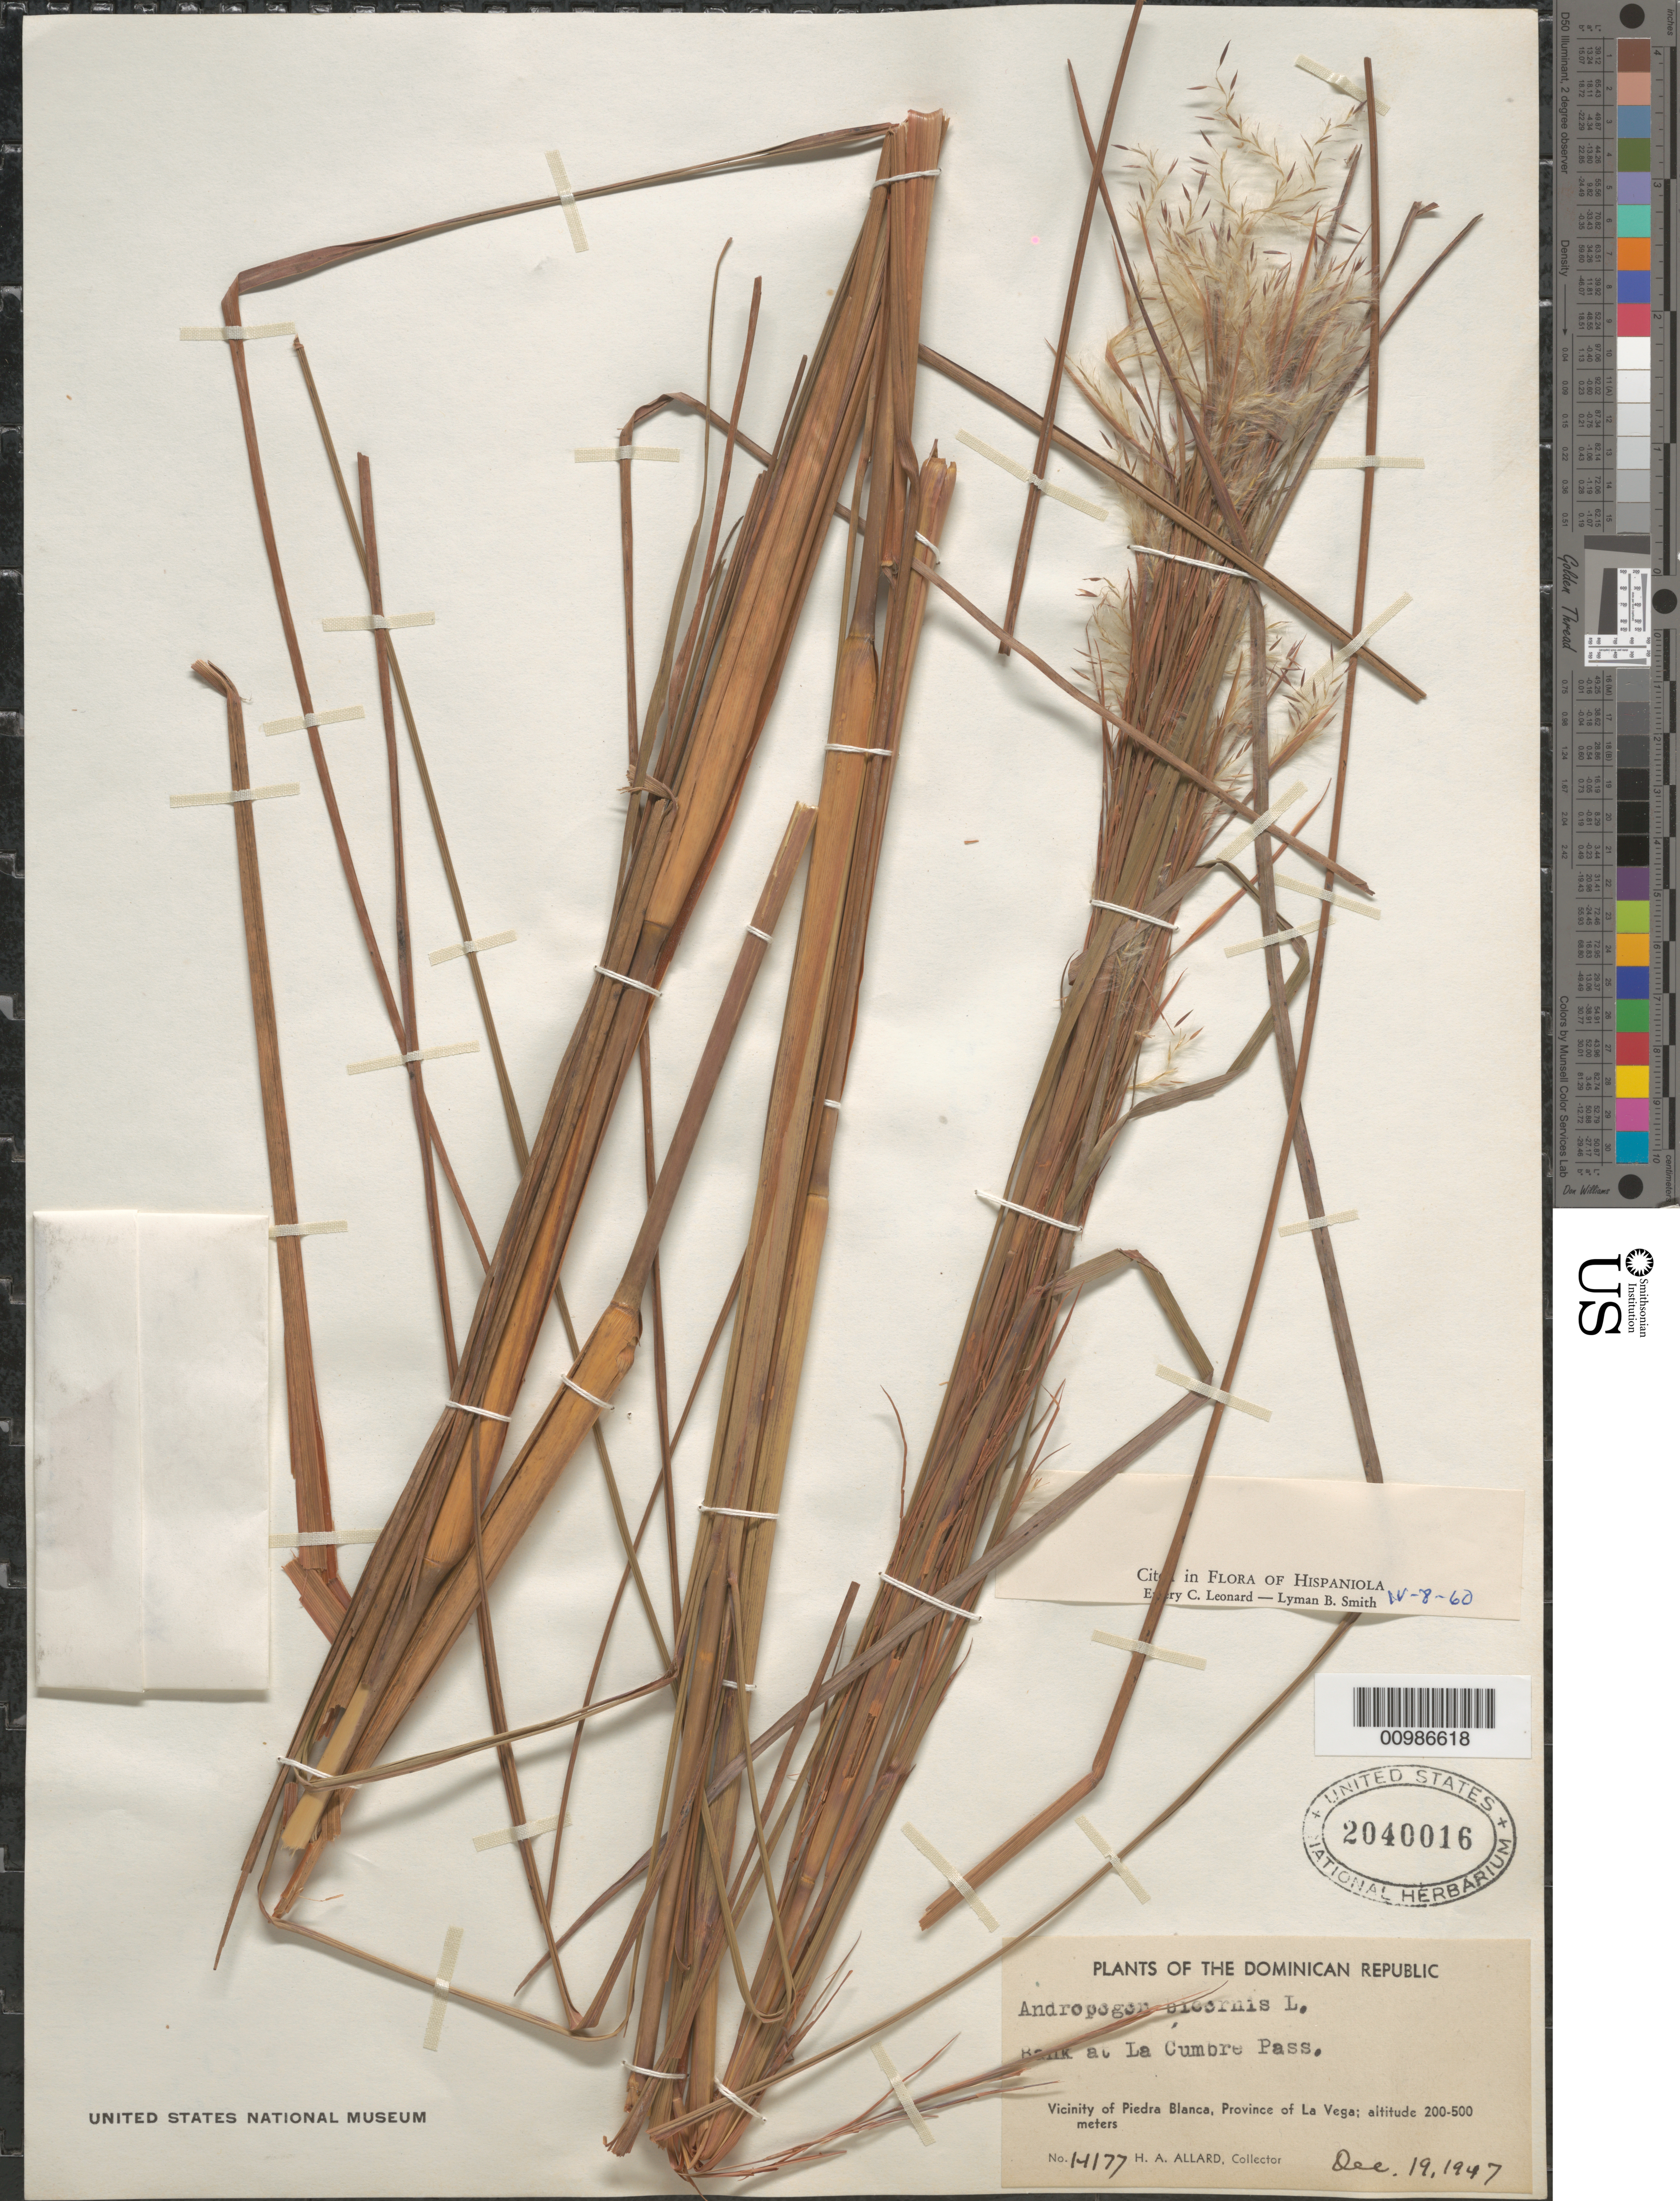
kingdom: Plantae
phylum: Tracheophyta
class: Liliopsida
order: Poales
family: Poaceae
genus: Andropogon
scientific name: Andropogon bicornis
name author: L.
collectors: H. A. Allard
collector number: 14177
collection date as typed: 19 Dec 1947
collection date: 1947-12-19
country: Dominican Republic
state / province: Monseñor Nouel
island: Hispaniola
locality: near city of Piedra Blanca, La Cumbre Pass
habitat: on bank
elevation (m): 200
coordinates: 0 N, 0 E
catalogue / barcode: US 2040016